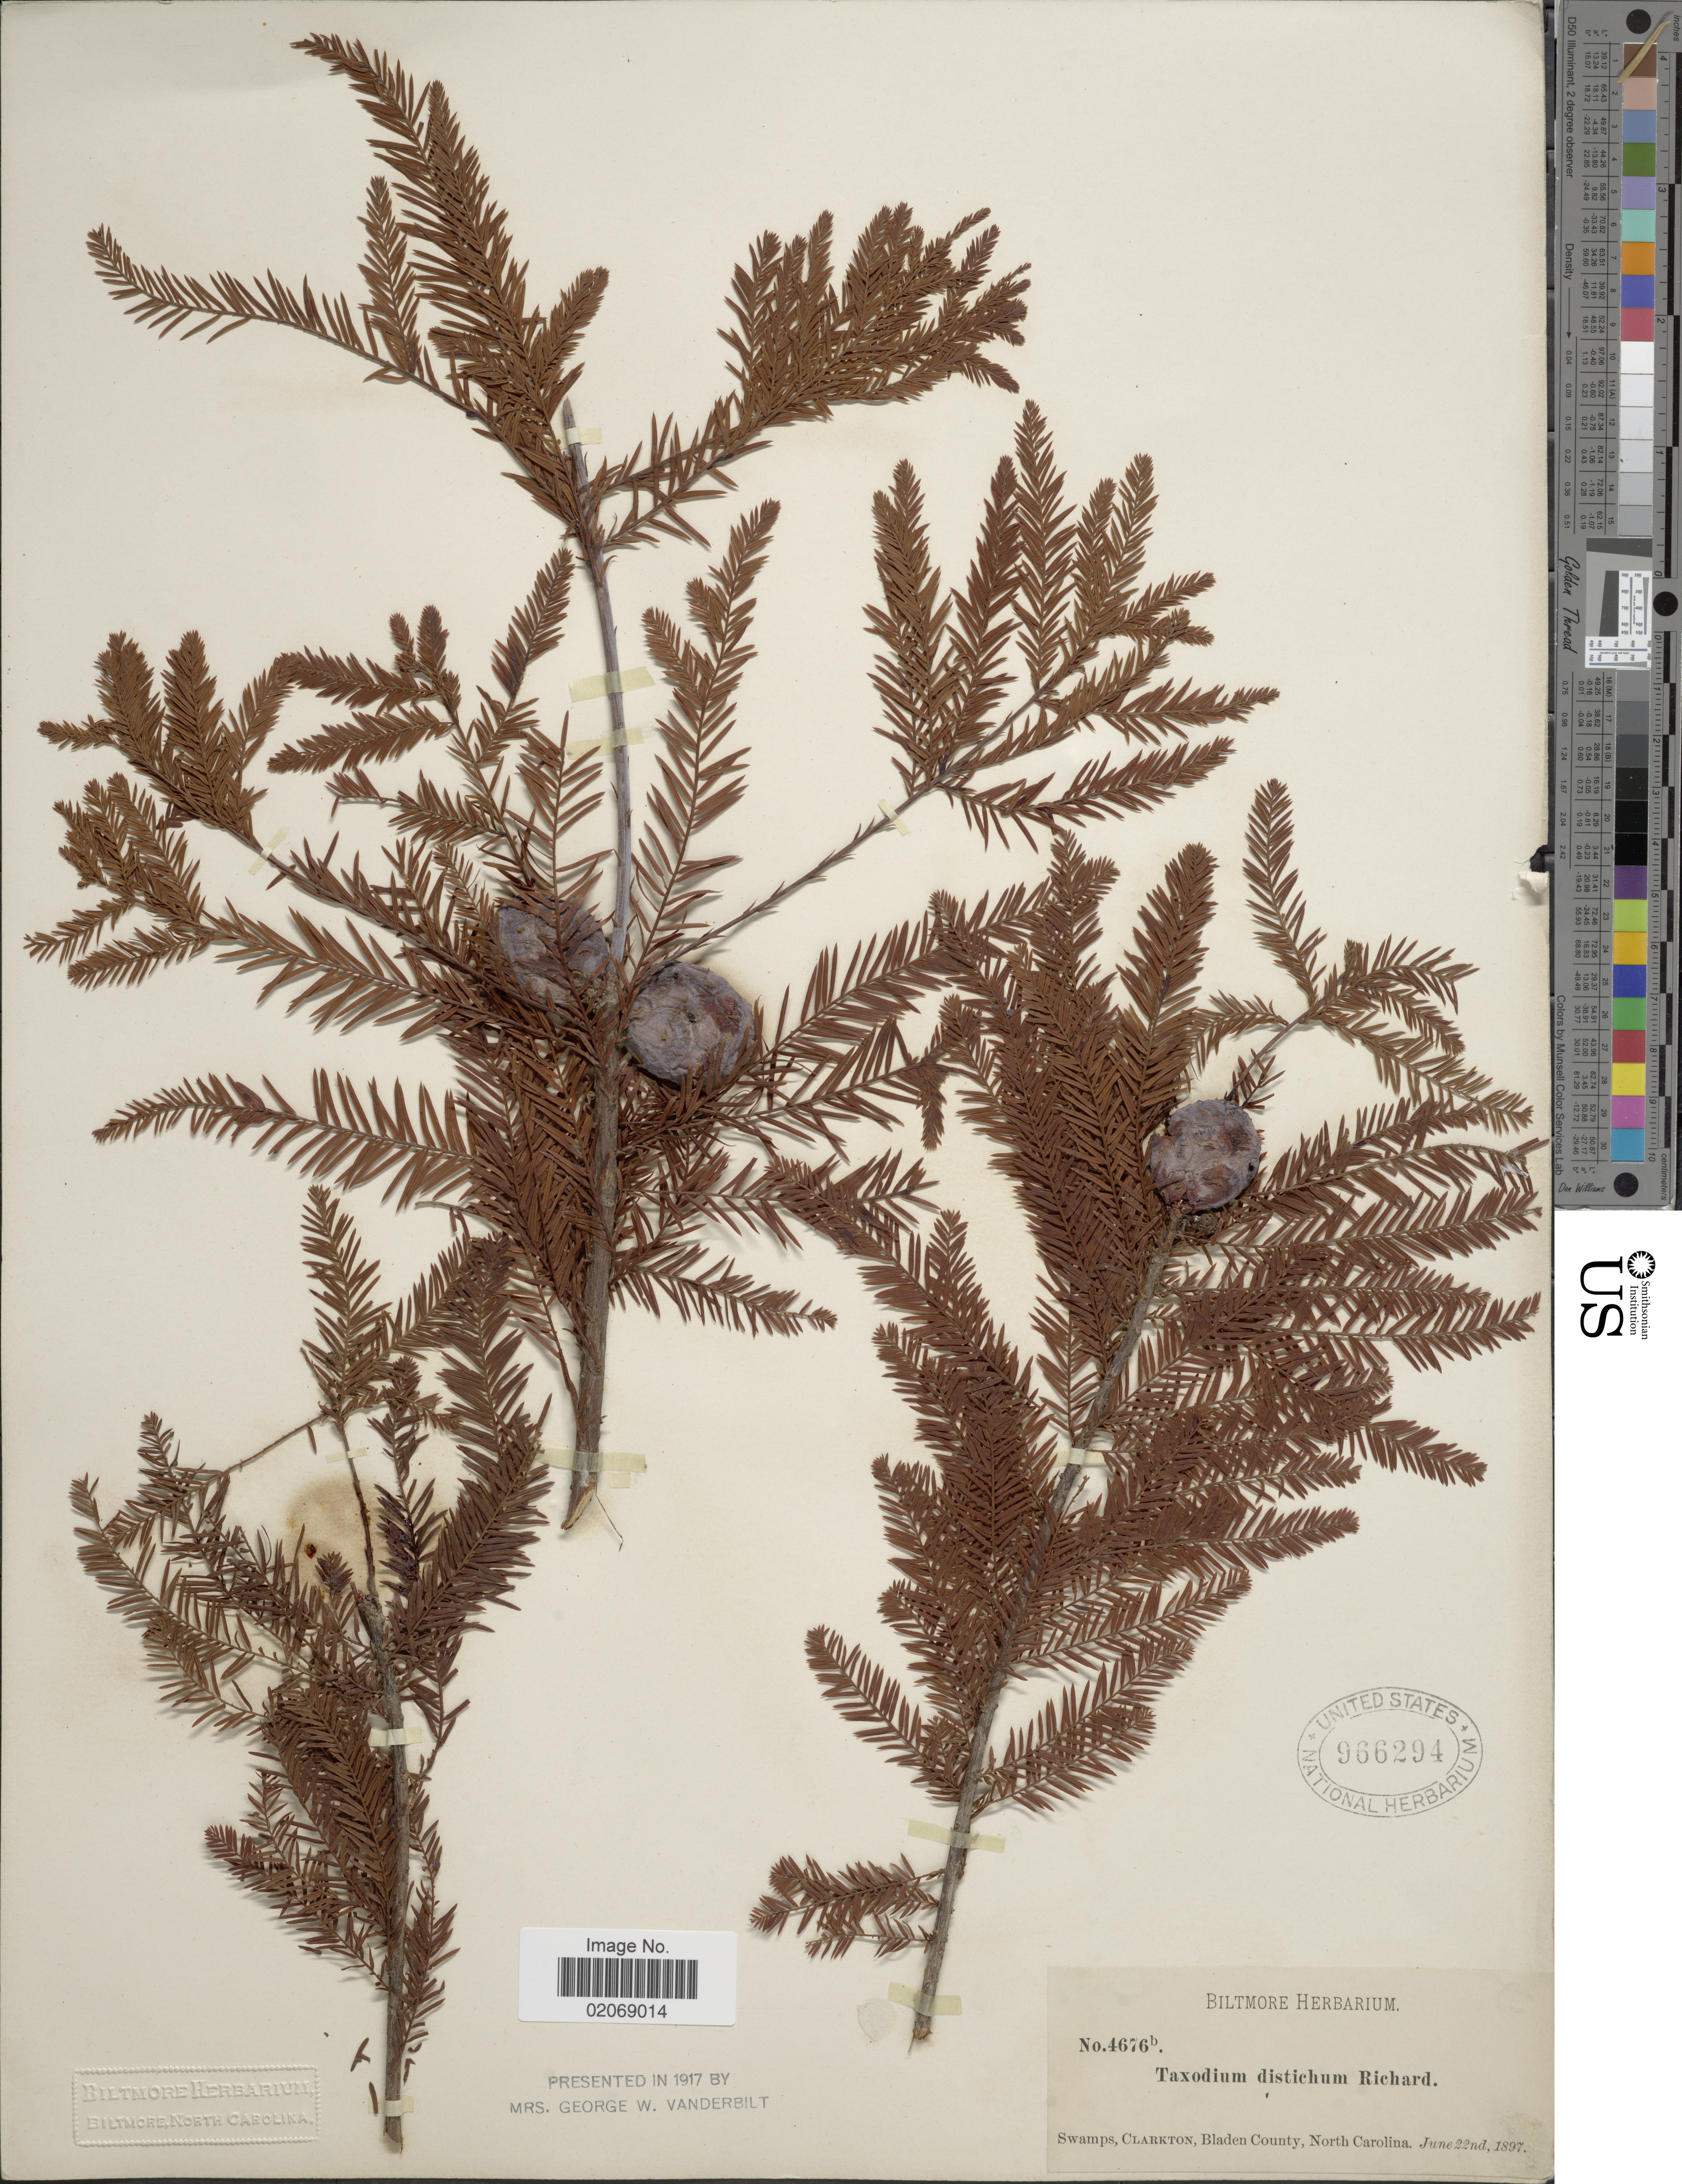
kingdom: Plantae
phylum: Tracheophyta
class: Pinopsida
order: Pinales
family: Cupressaceae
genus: Taxodium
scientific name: Taxodium distichum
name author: (L.) Rich.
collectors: ex herb. Biltmore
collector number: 4676b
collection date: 1897-06-22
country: United States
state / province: North Carolina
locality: Clarkton, Bladen County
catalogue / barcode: US 966294